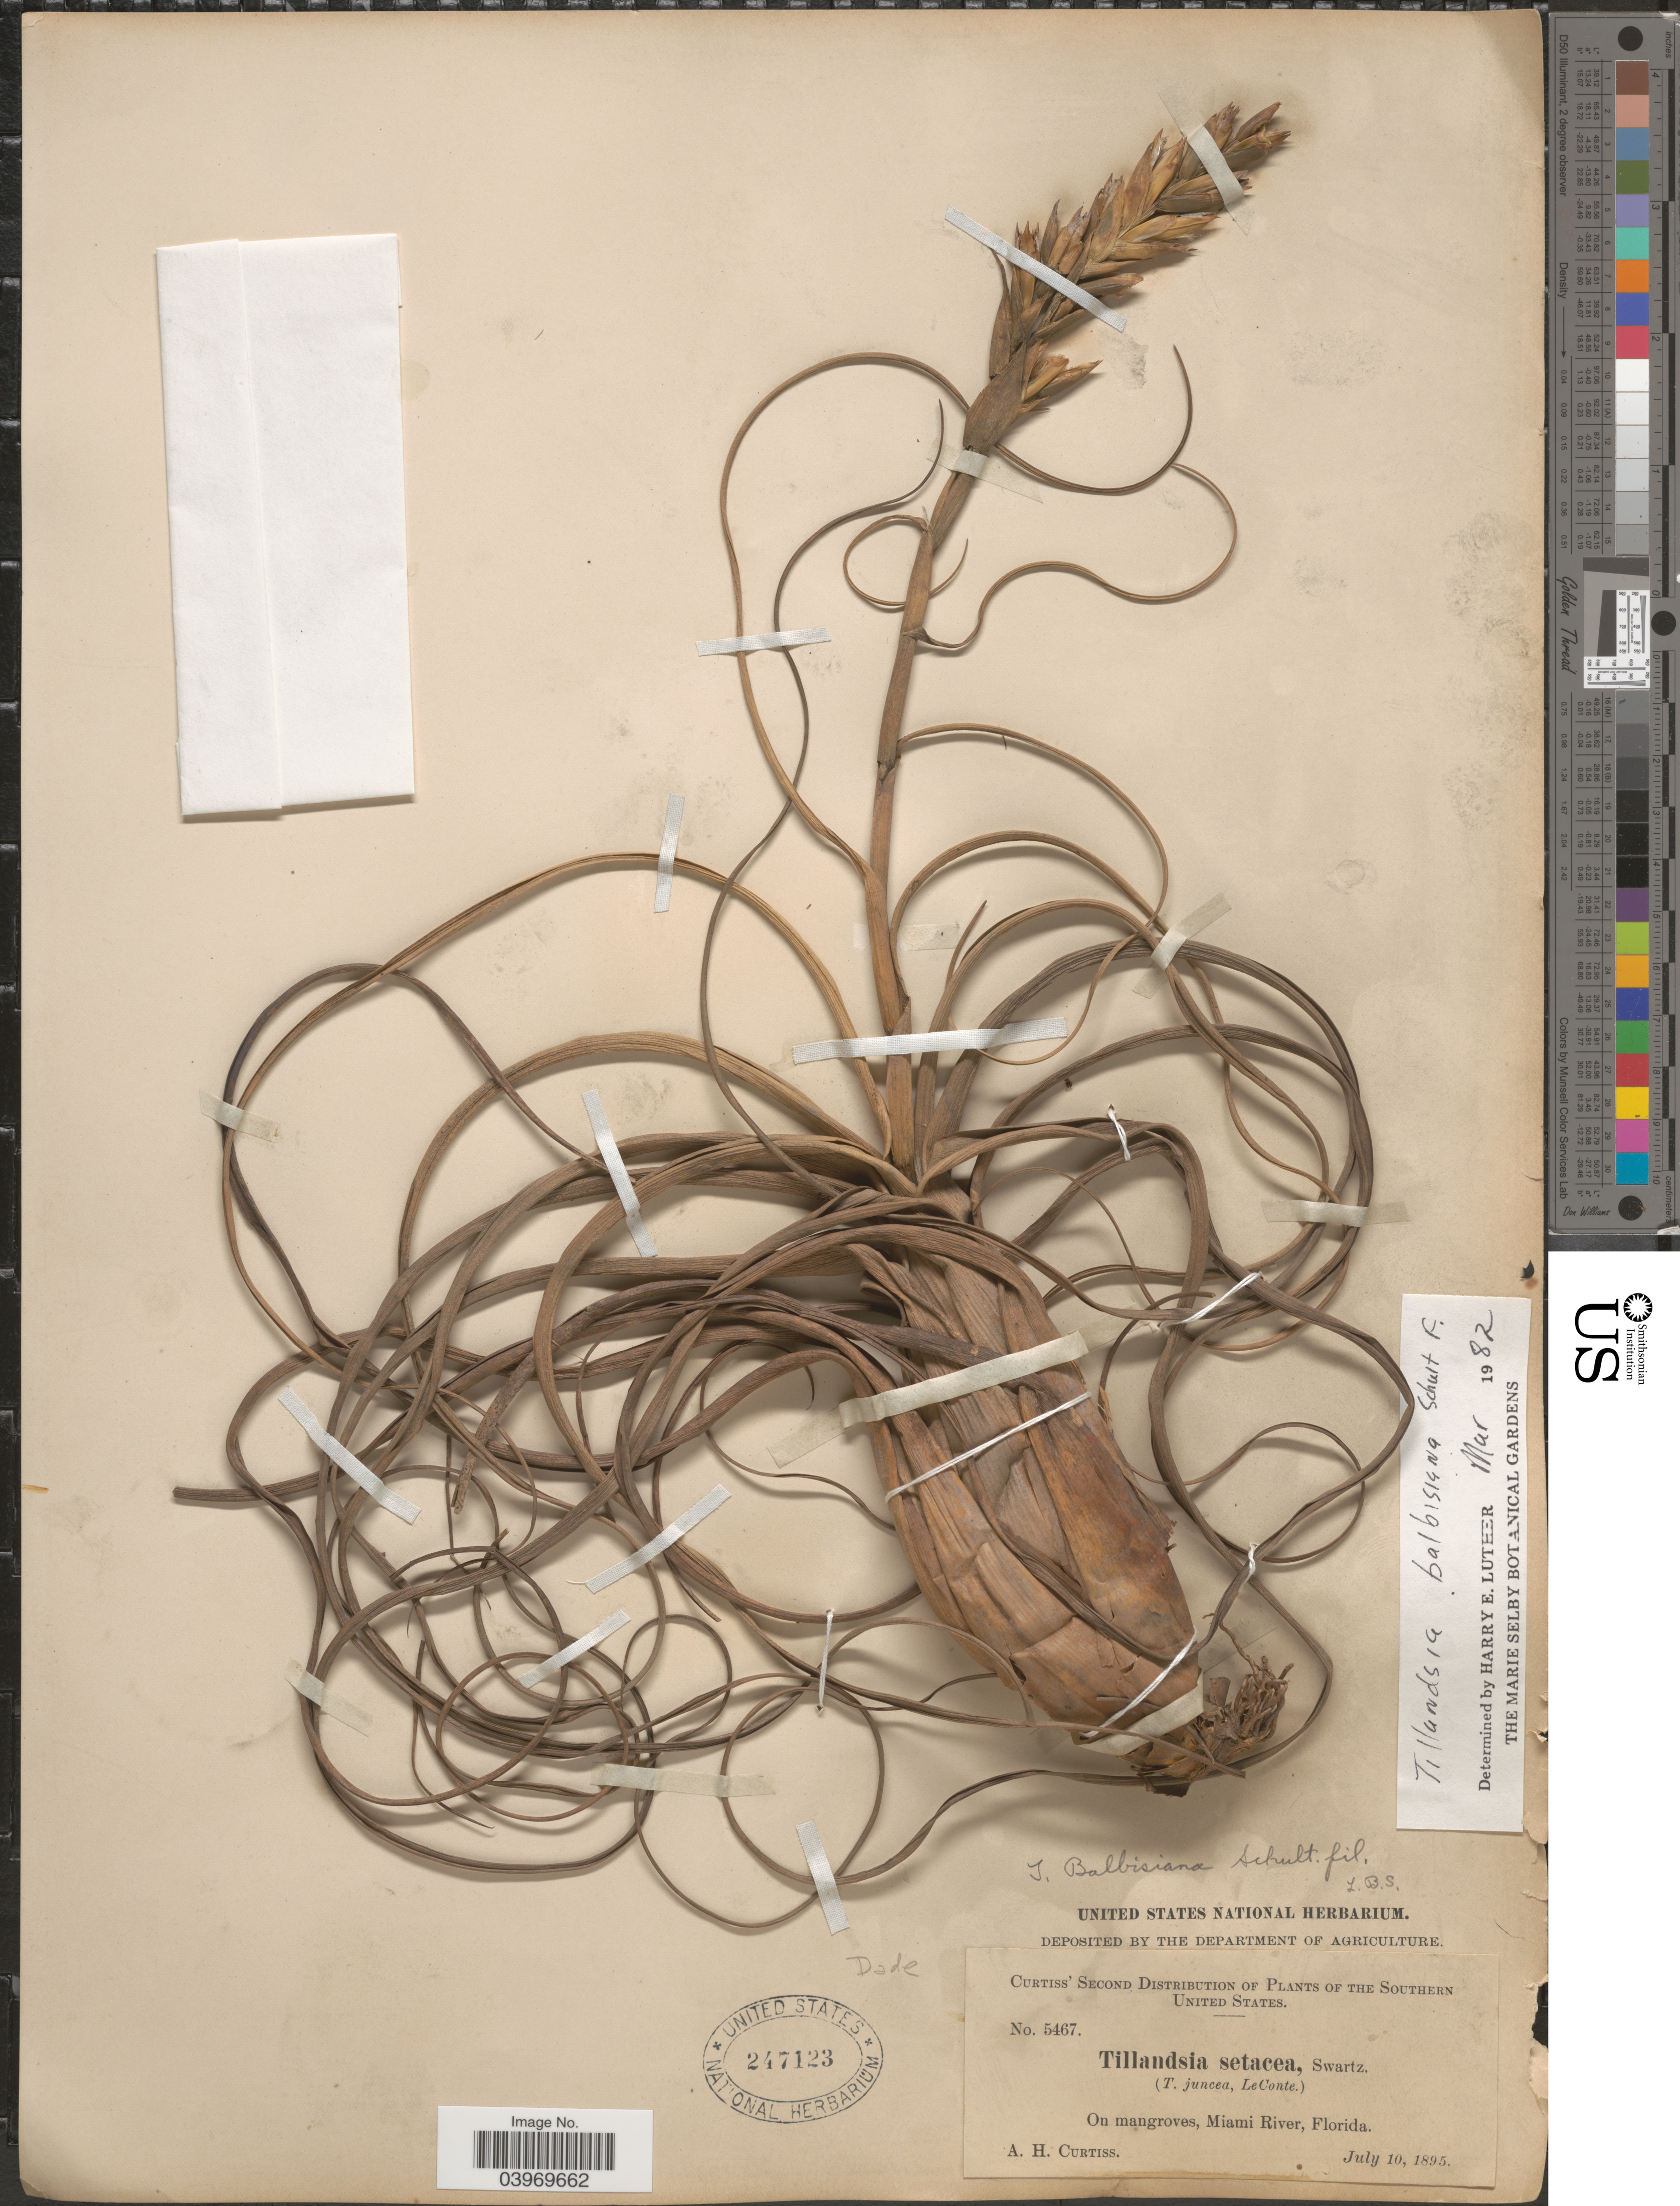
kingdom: Plantae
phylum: Tracheophyta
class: Liliopsida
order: Poales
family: Bromeliaceae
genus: Tillandsia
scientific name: Tillandsia balbisiana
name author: Schult. f.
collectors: A. H. Curtiss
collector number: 5467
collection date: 1895-07-10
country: United States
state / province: Florida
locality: The Southern United States. Miami River. Dade.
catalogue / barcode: US 247123